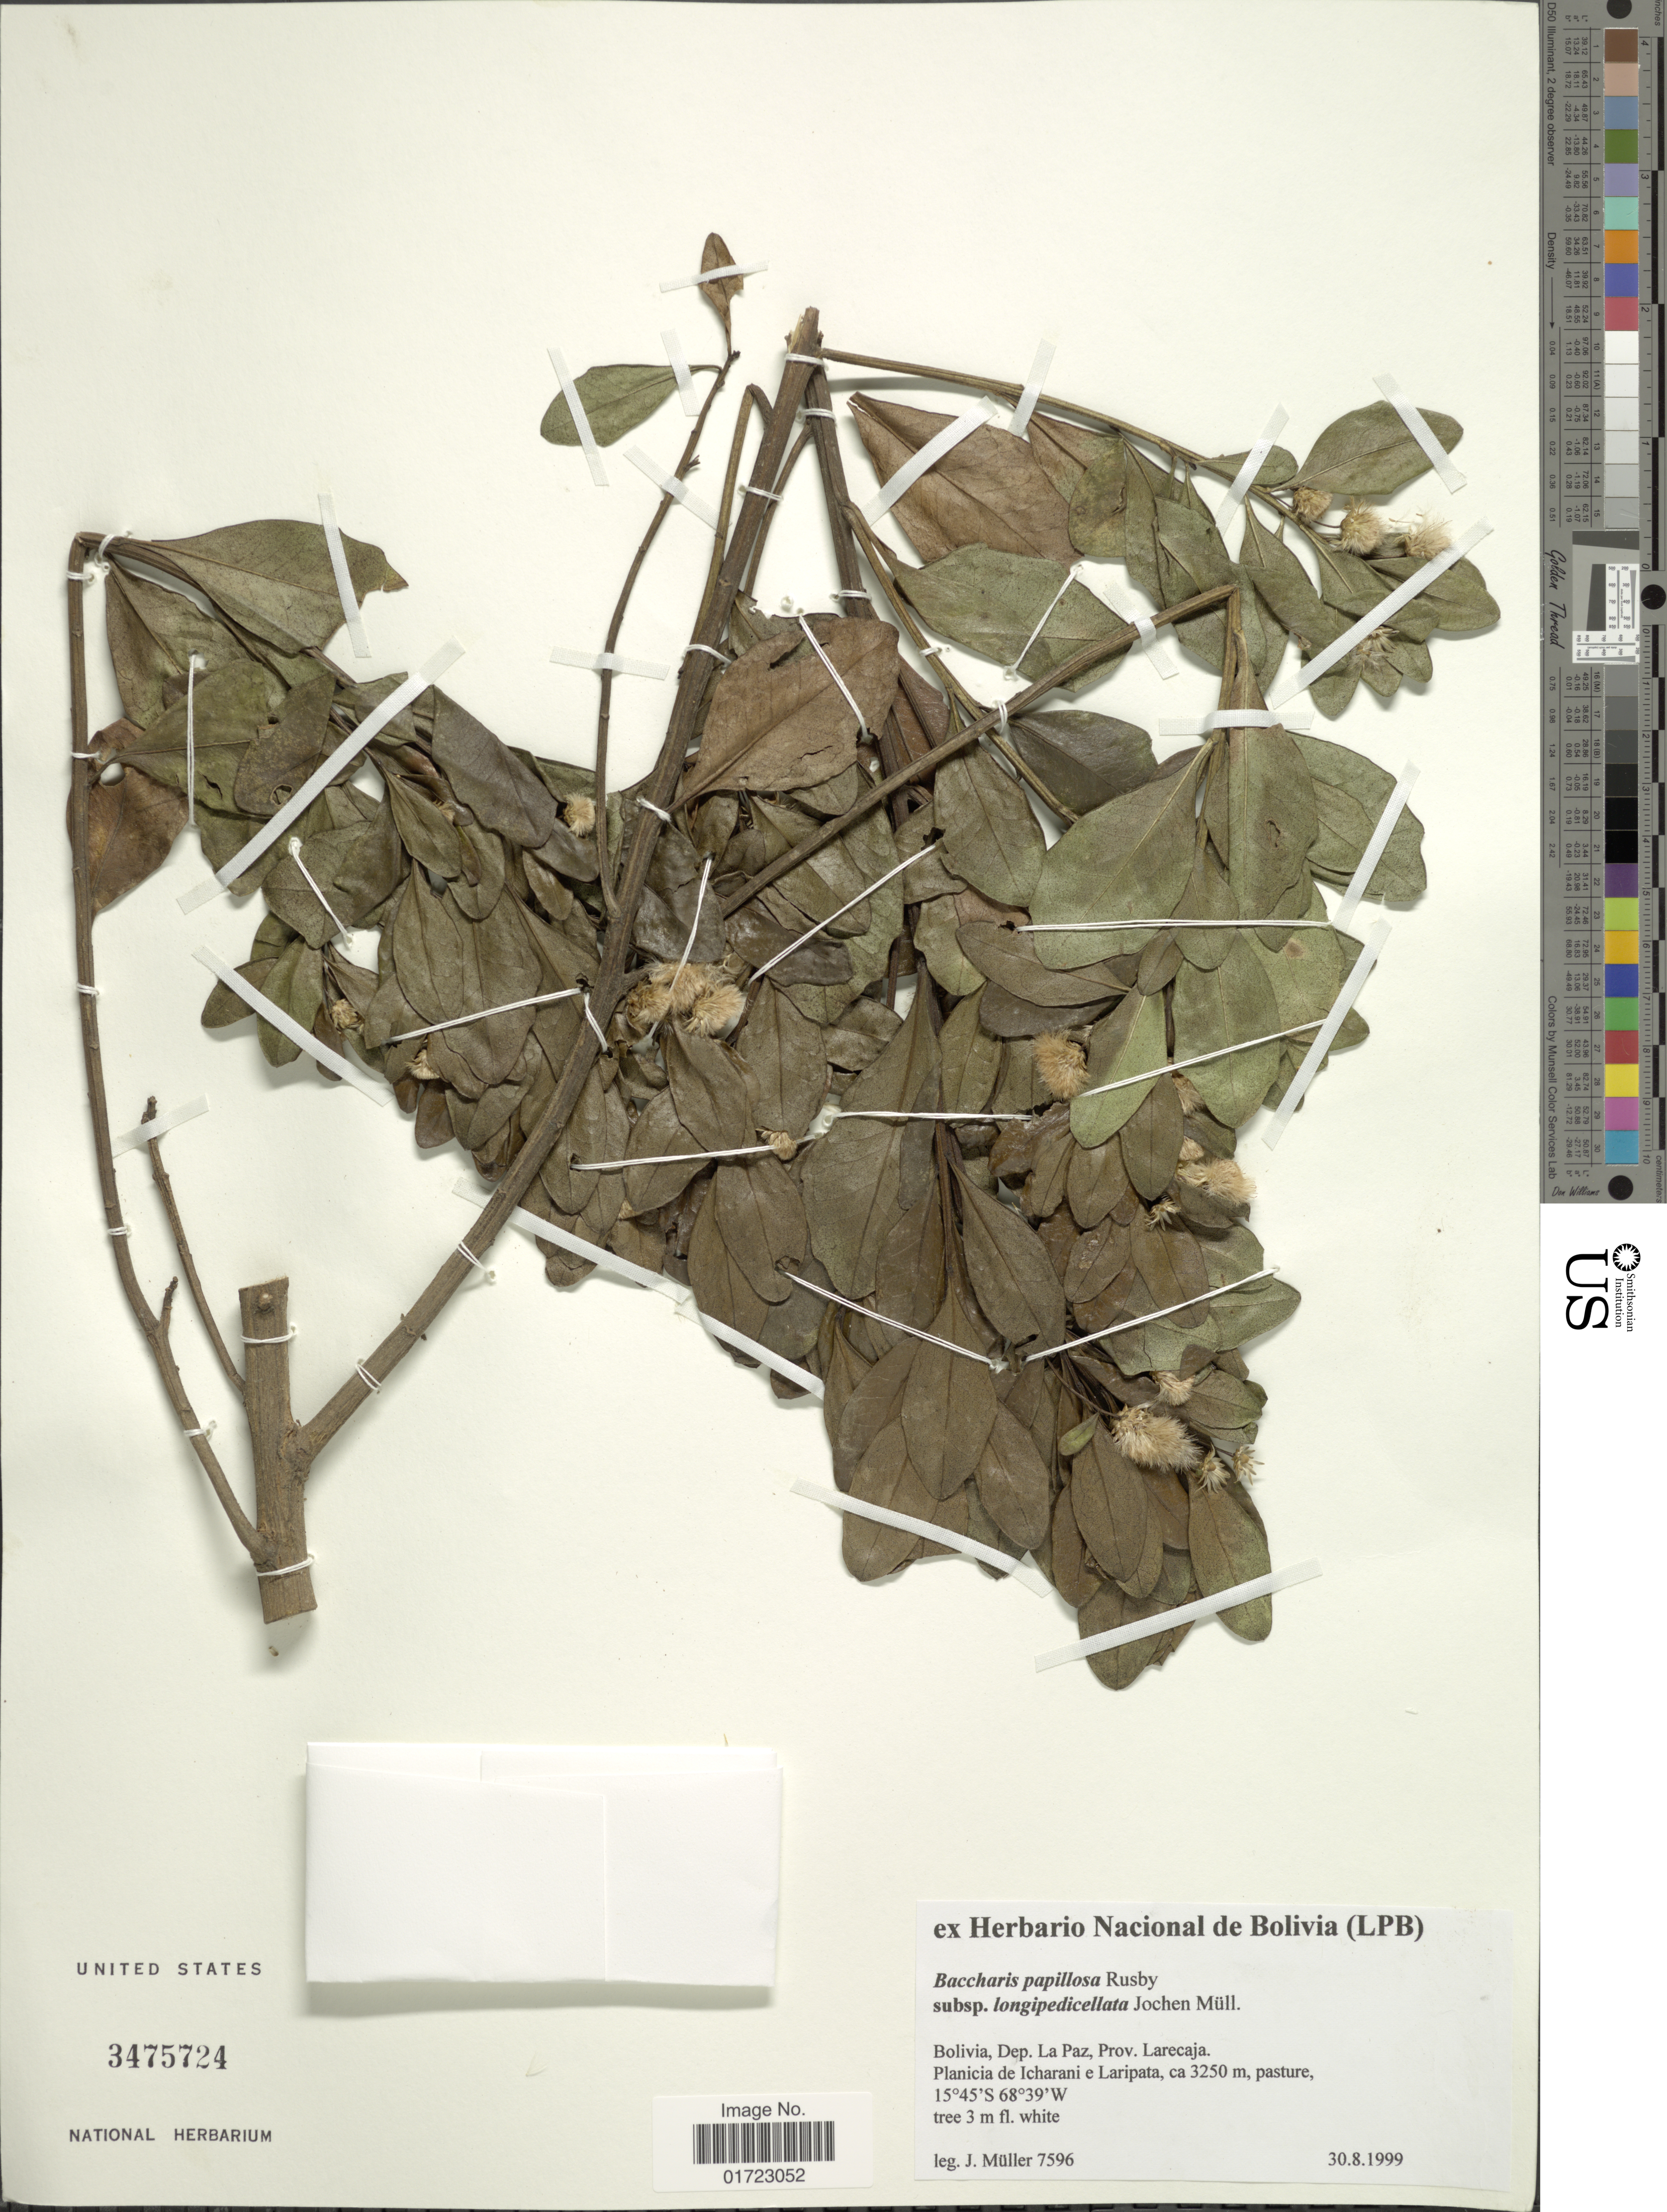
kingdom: Plantae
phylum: Tracheophyta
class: Magnoliopsida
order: Asterales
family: Asteraceae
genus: Baccharis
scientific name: Baccharis papillosa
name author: Rusby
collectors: J. Müller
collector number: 7596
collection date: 1999-08-30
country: Bolivia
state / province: La Paz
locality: Prov. Larecaja. Planicia de Icharani e Laripata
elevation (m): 3250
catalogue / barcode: US 3475724